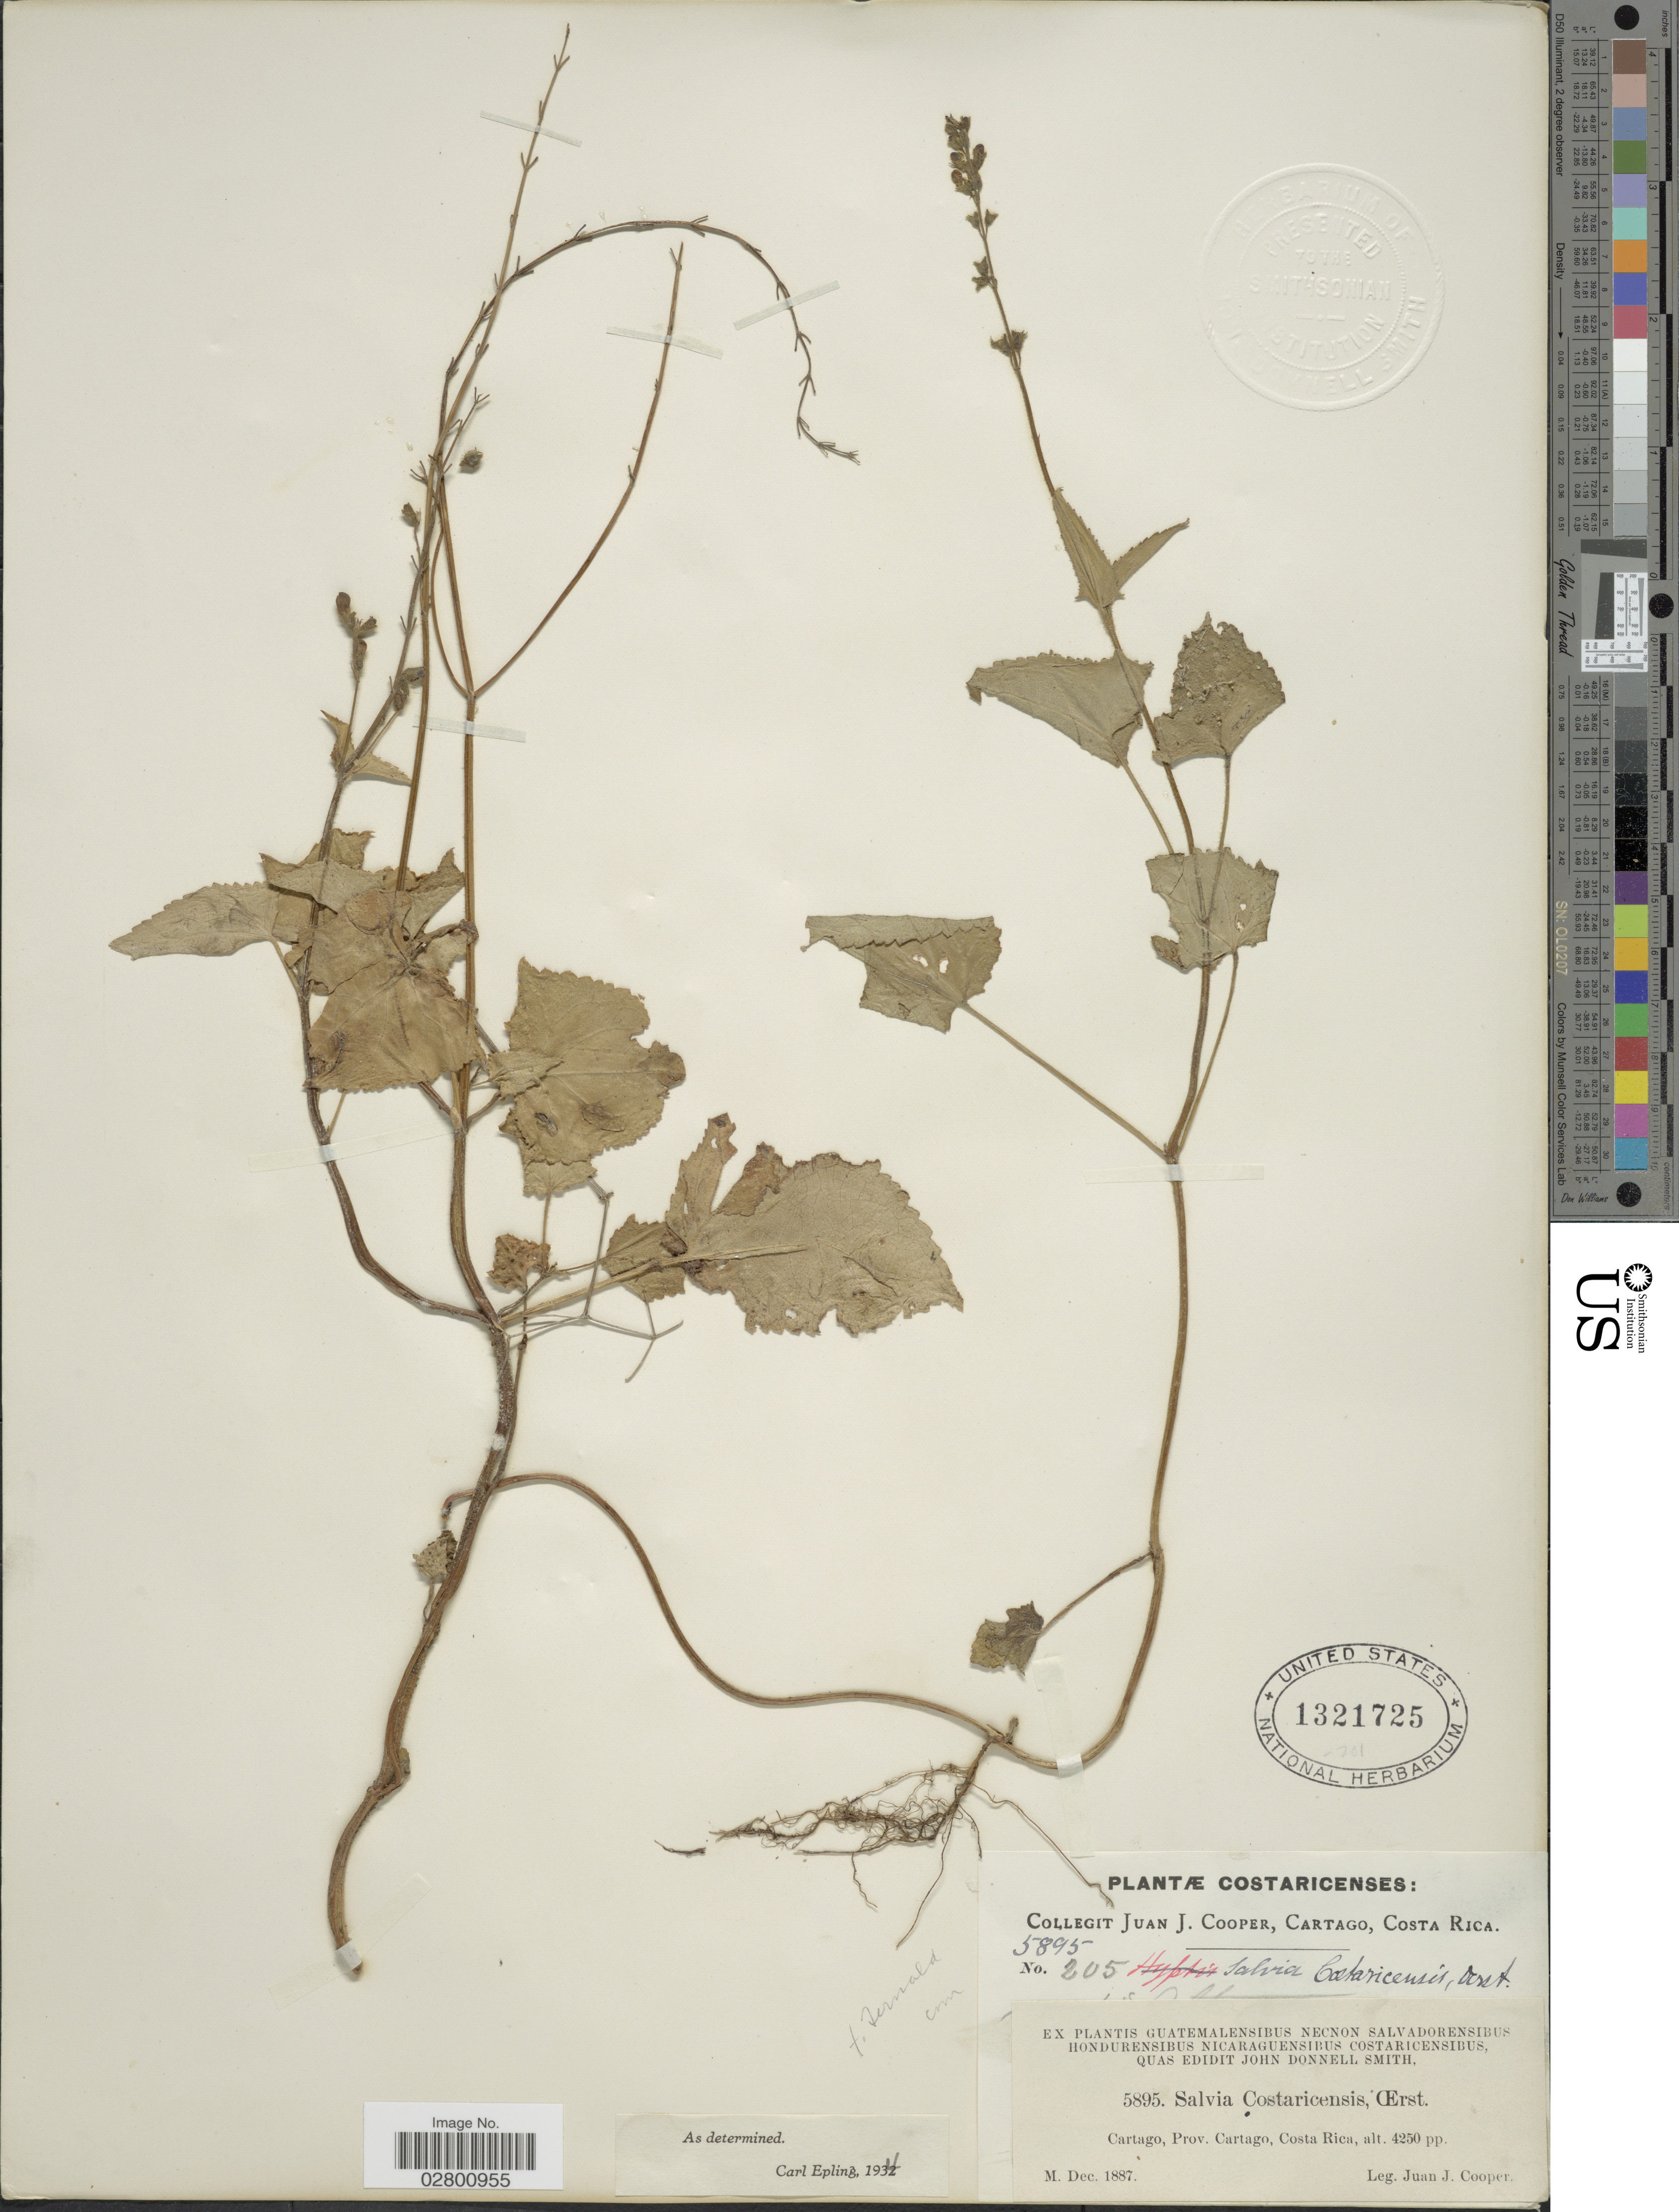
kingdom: Plantae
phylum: Tracheophyta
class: Magnoliopsida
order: Lamiales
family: Lamiaceae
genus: Salvia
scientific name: Salvia costaricensis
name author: Oerst.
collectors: J. J. Cooper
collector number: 5895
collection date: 1887-12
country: Costa Rica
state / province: Cartago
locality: Cartago.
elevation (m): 1295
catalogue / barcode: US 1321725